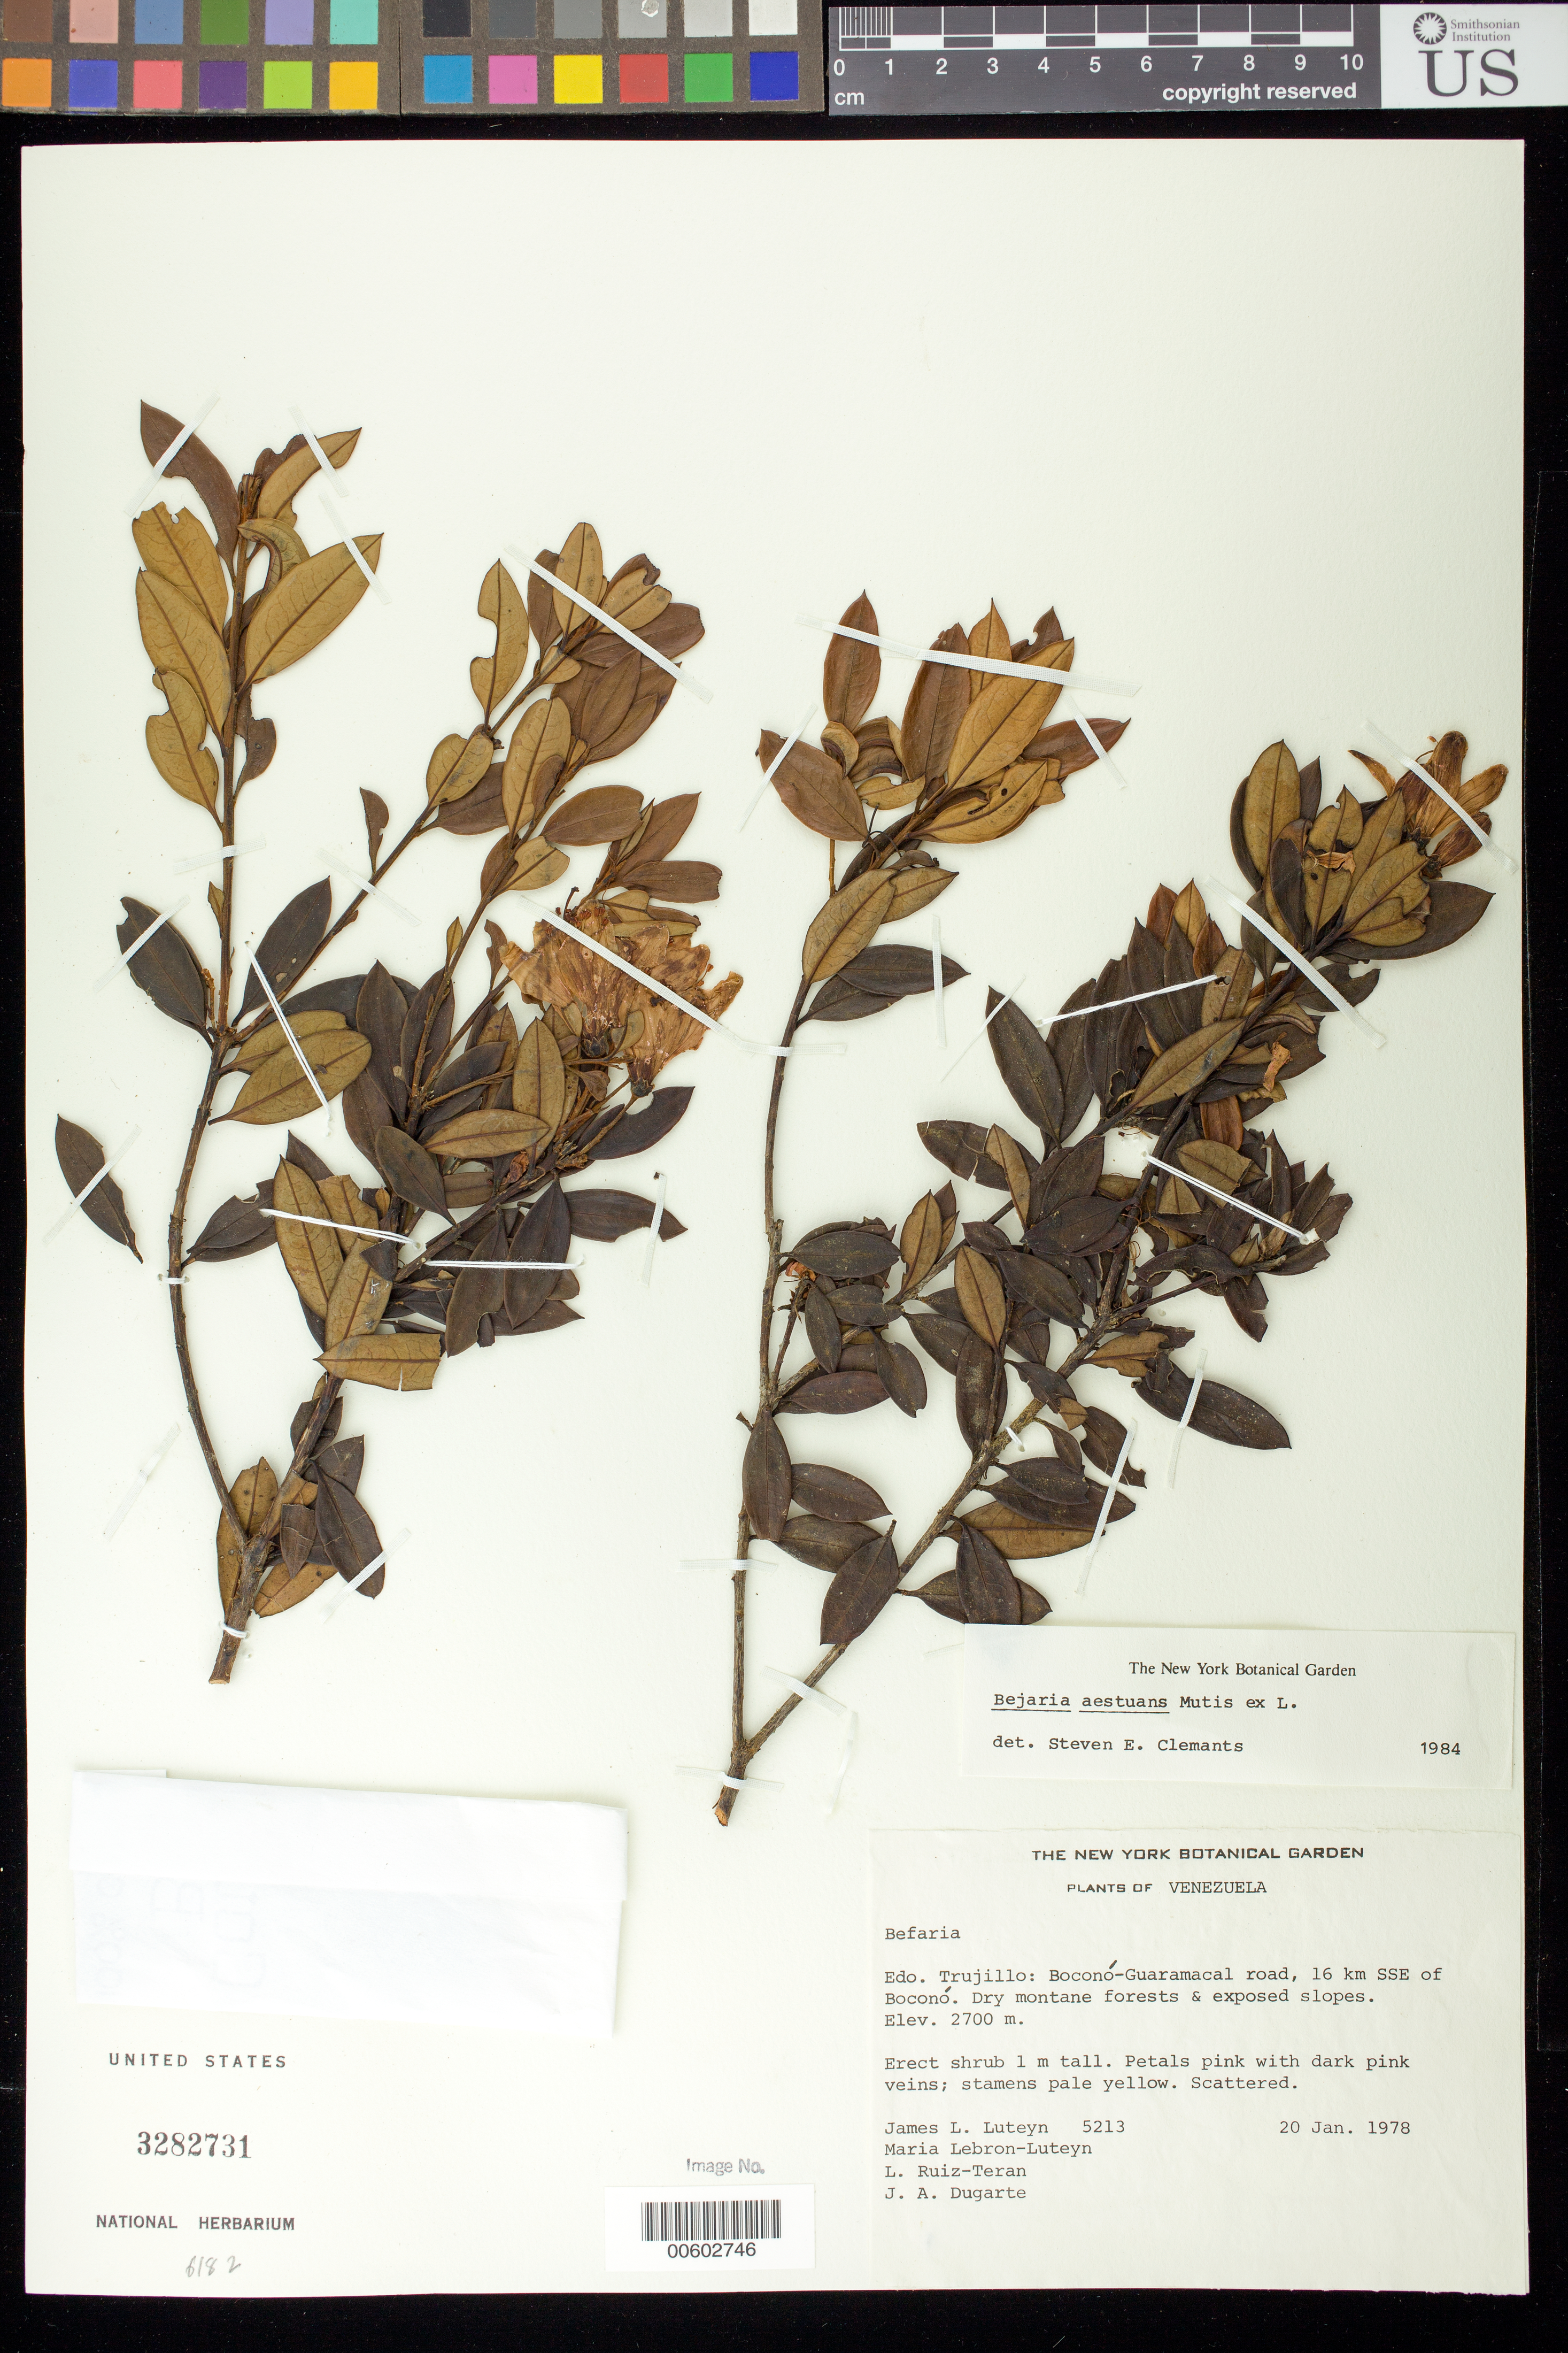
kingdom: Plantae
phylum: Tracheophyta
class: Magnoliopsida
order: Ericales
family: Ericaceae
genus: Bejaria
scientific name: Bejaria aestuans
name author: Mutis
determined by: Clemants, S. E.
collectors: J. L. Luteyn, M. L. Lebrón-Luteyn, L. E. Ruíz-Terán & J. Dugarte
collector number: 5213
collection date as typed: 20 Jan 1978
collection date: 1978-01-20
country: Venezuela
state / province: Trujillo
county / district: Boconó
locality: Boconó-Guaramacal road, 16 km SSE of Boconó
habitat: Dry montane forests & exposed slopes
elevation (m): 2700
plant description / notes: MERF, NY, MO, PORT, US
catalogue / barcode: US 3282731